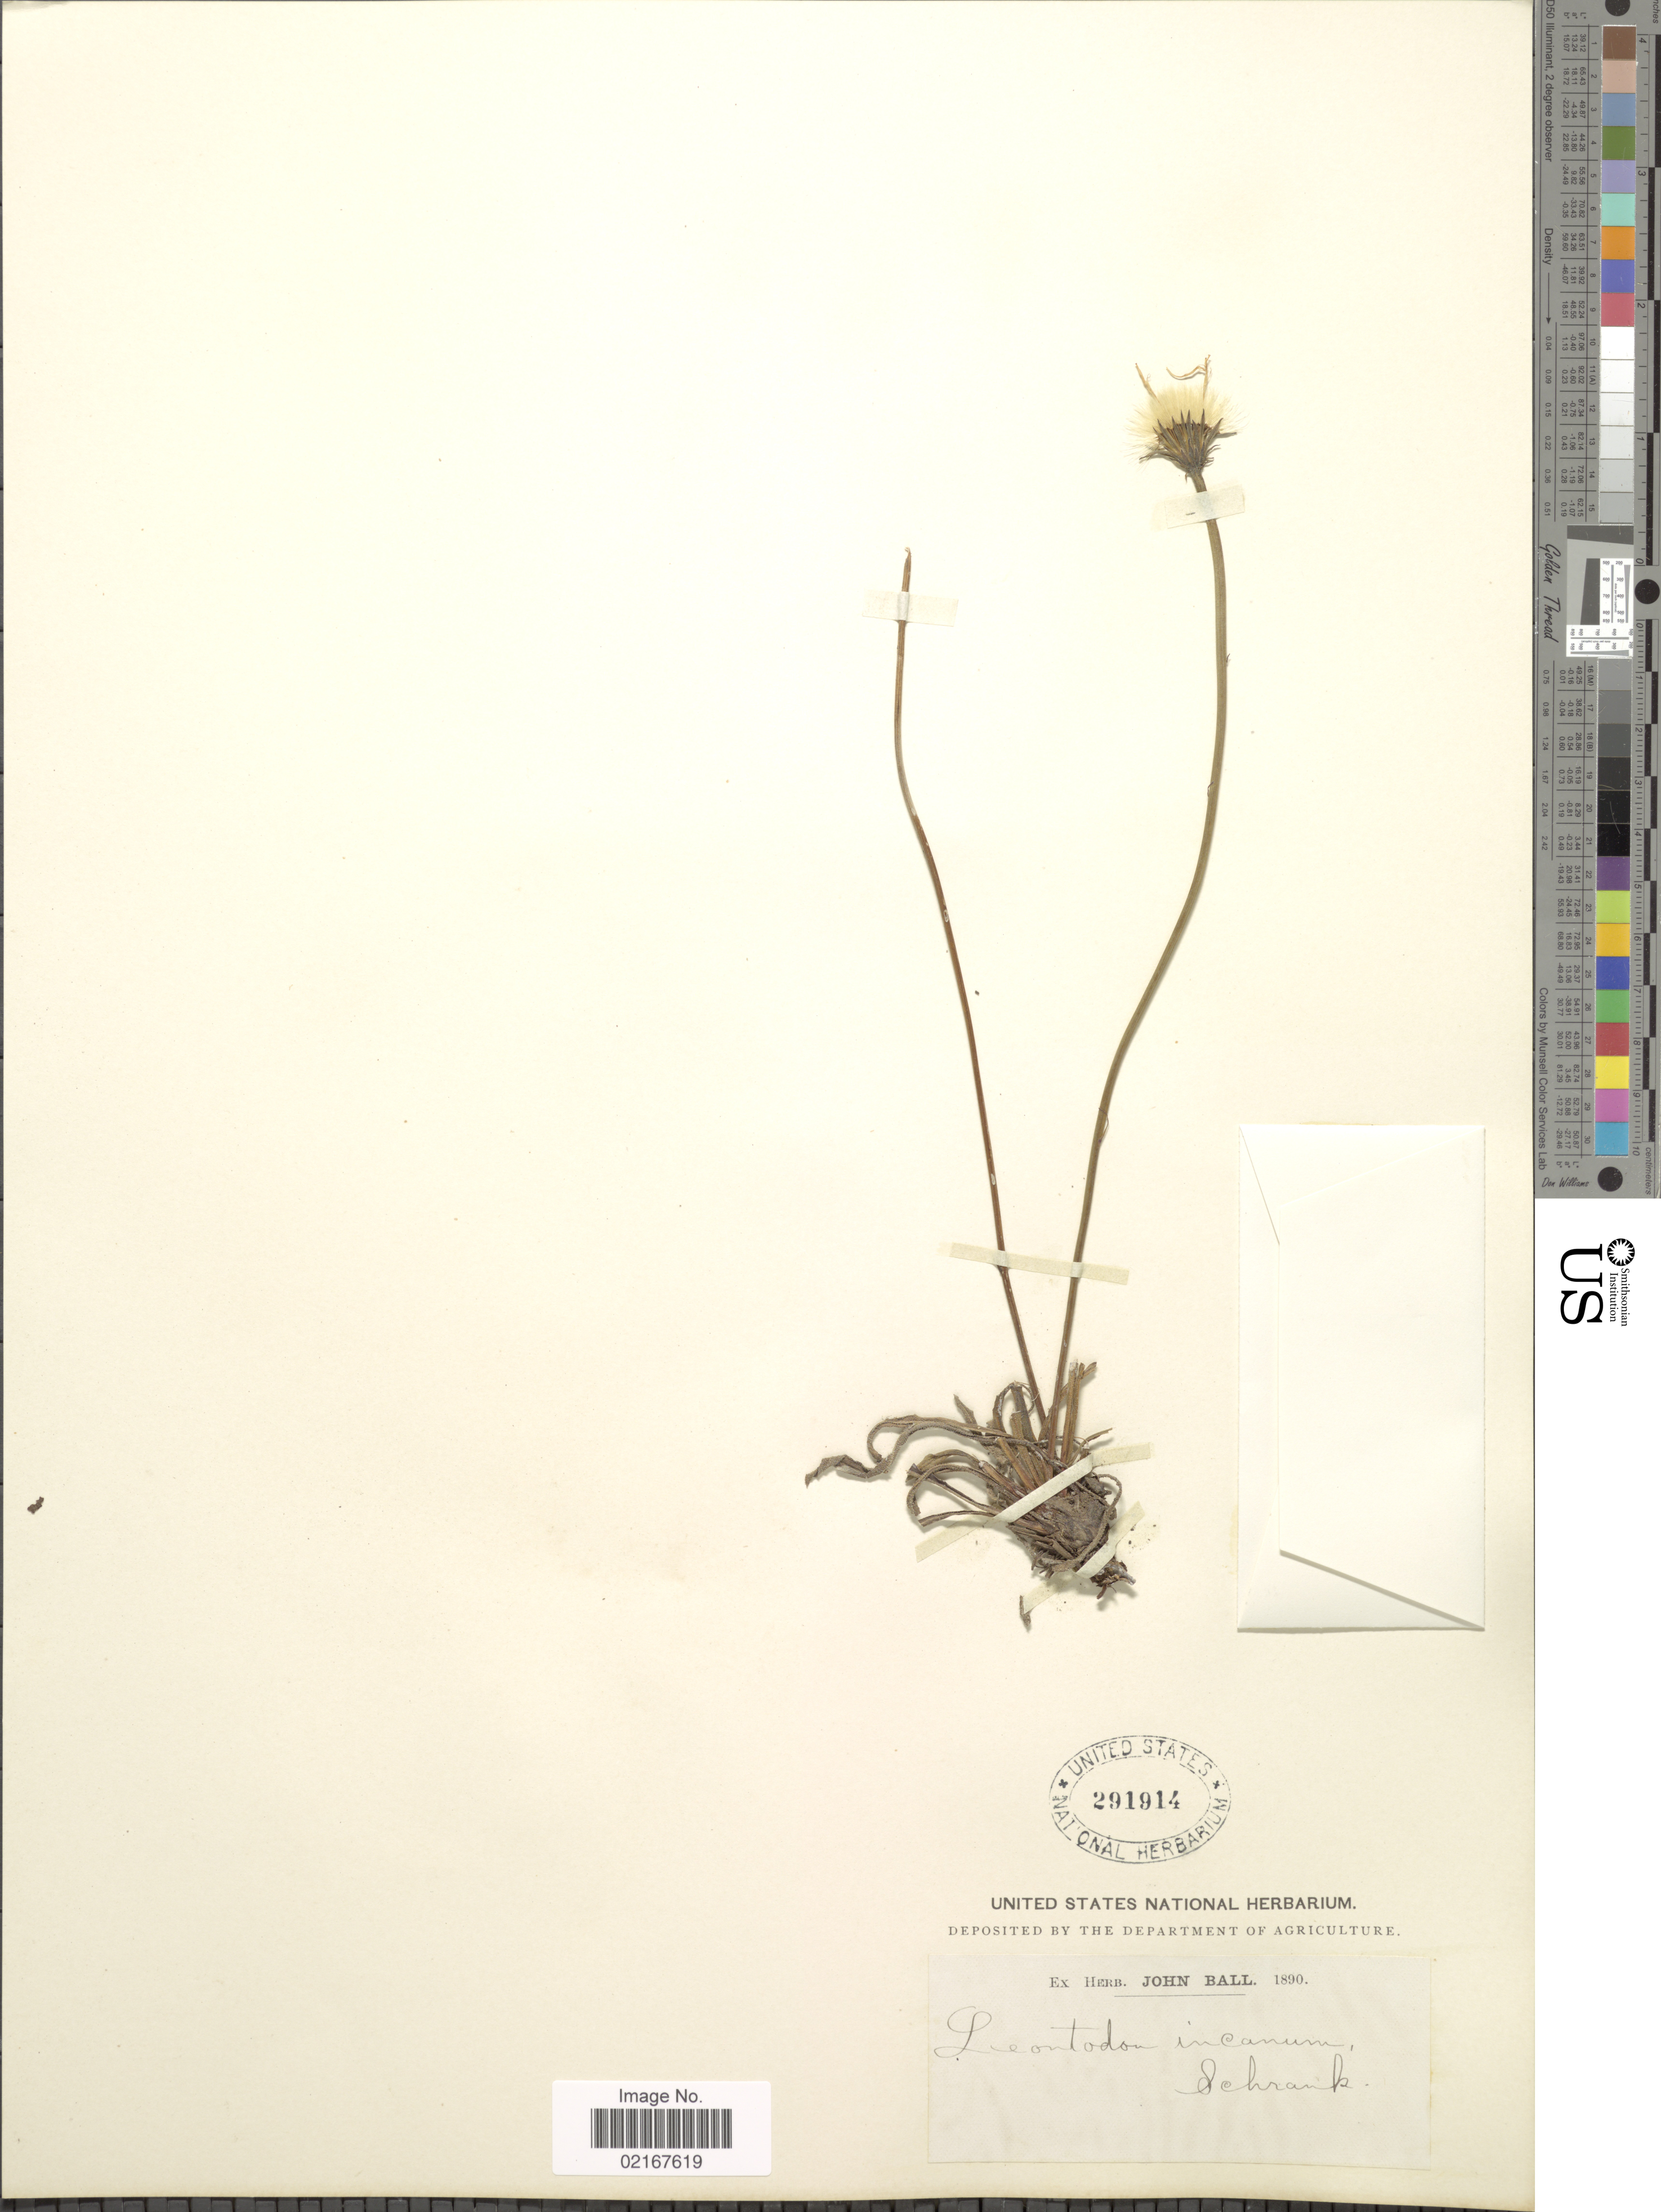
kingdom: Plantae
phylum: Tracheophyta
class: Magnoliopsida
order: Asterales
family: Asteraceae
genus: Leontodon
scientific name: Leontodon incanus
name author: (L.) Schrank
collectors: ex herb. John Ball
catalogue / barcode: US 291914